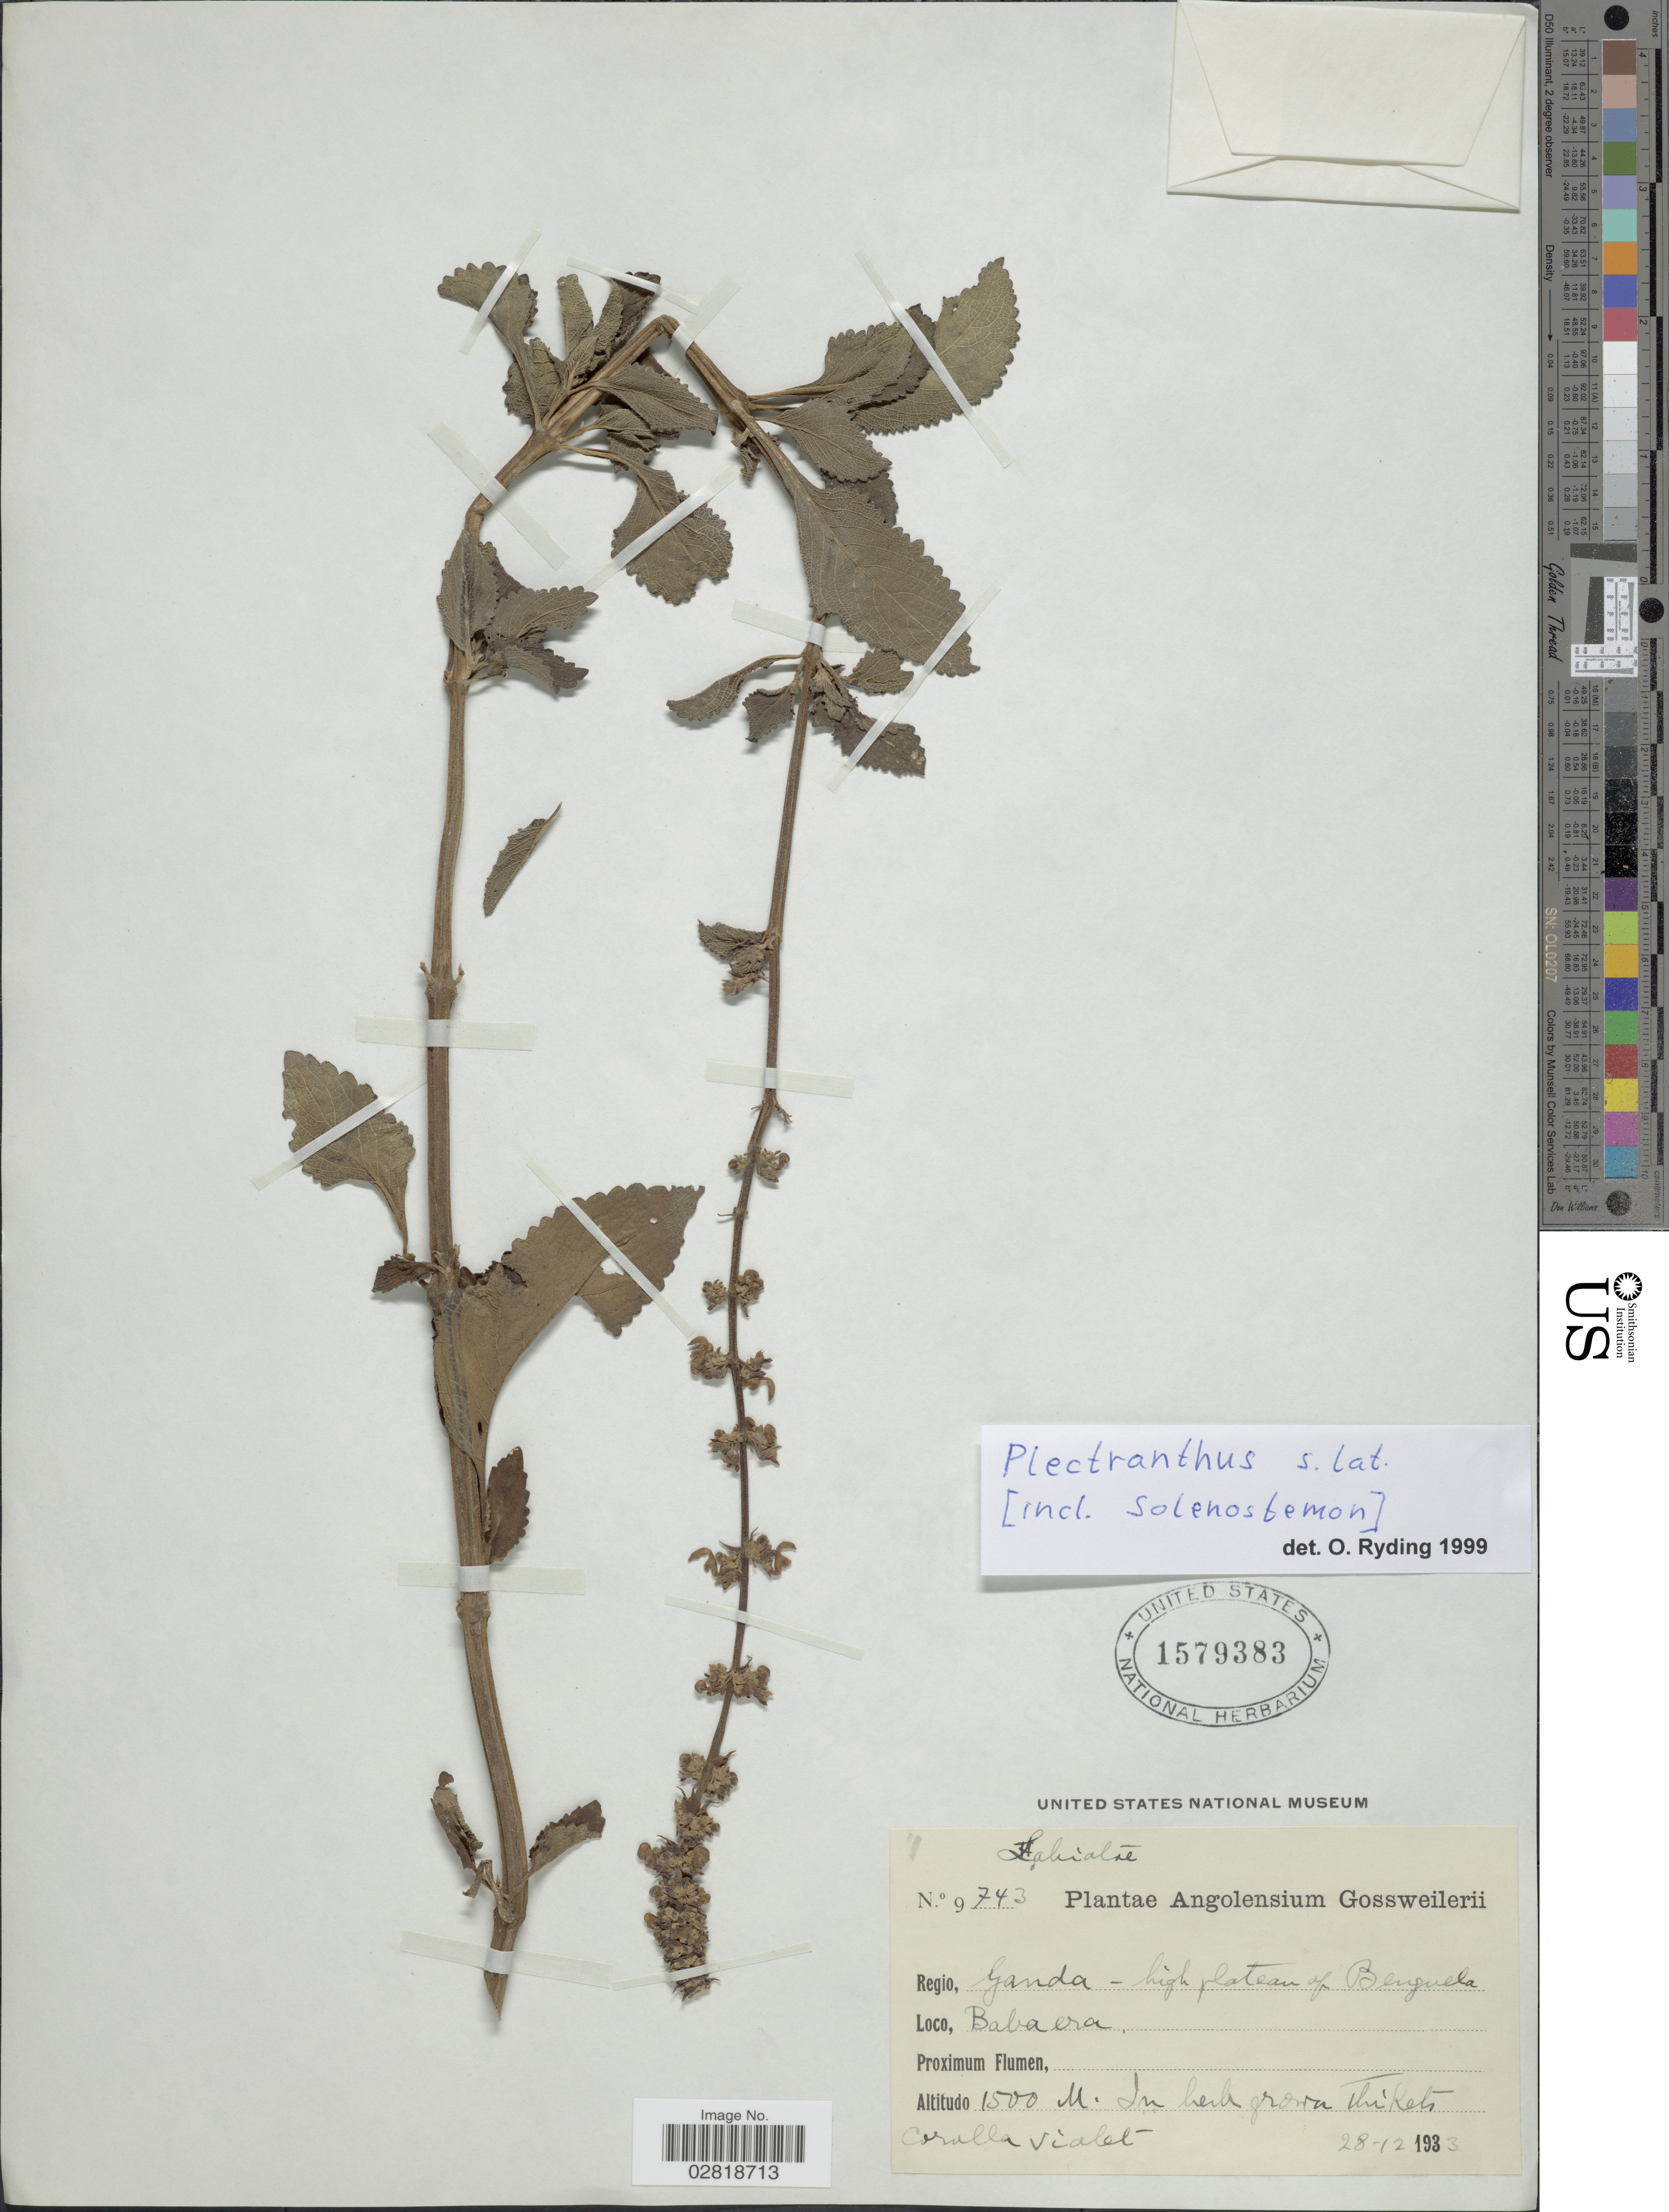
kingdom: Plantae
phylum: Tracheophyta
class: Magnoliopsida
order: Lamiales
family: Lamiaceae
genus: Plectranthus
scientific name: Plectranthus sp.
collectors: -. Gossweiler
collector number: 9743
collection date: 1933-12-28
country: Angola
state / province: Benguela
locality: Angolensium. Regio, Ganda - high plateau of Benguela. Babaera.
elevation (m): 1500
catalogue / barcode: US 1579383